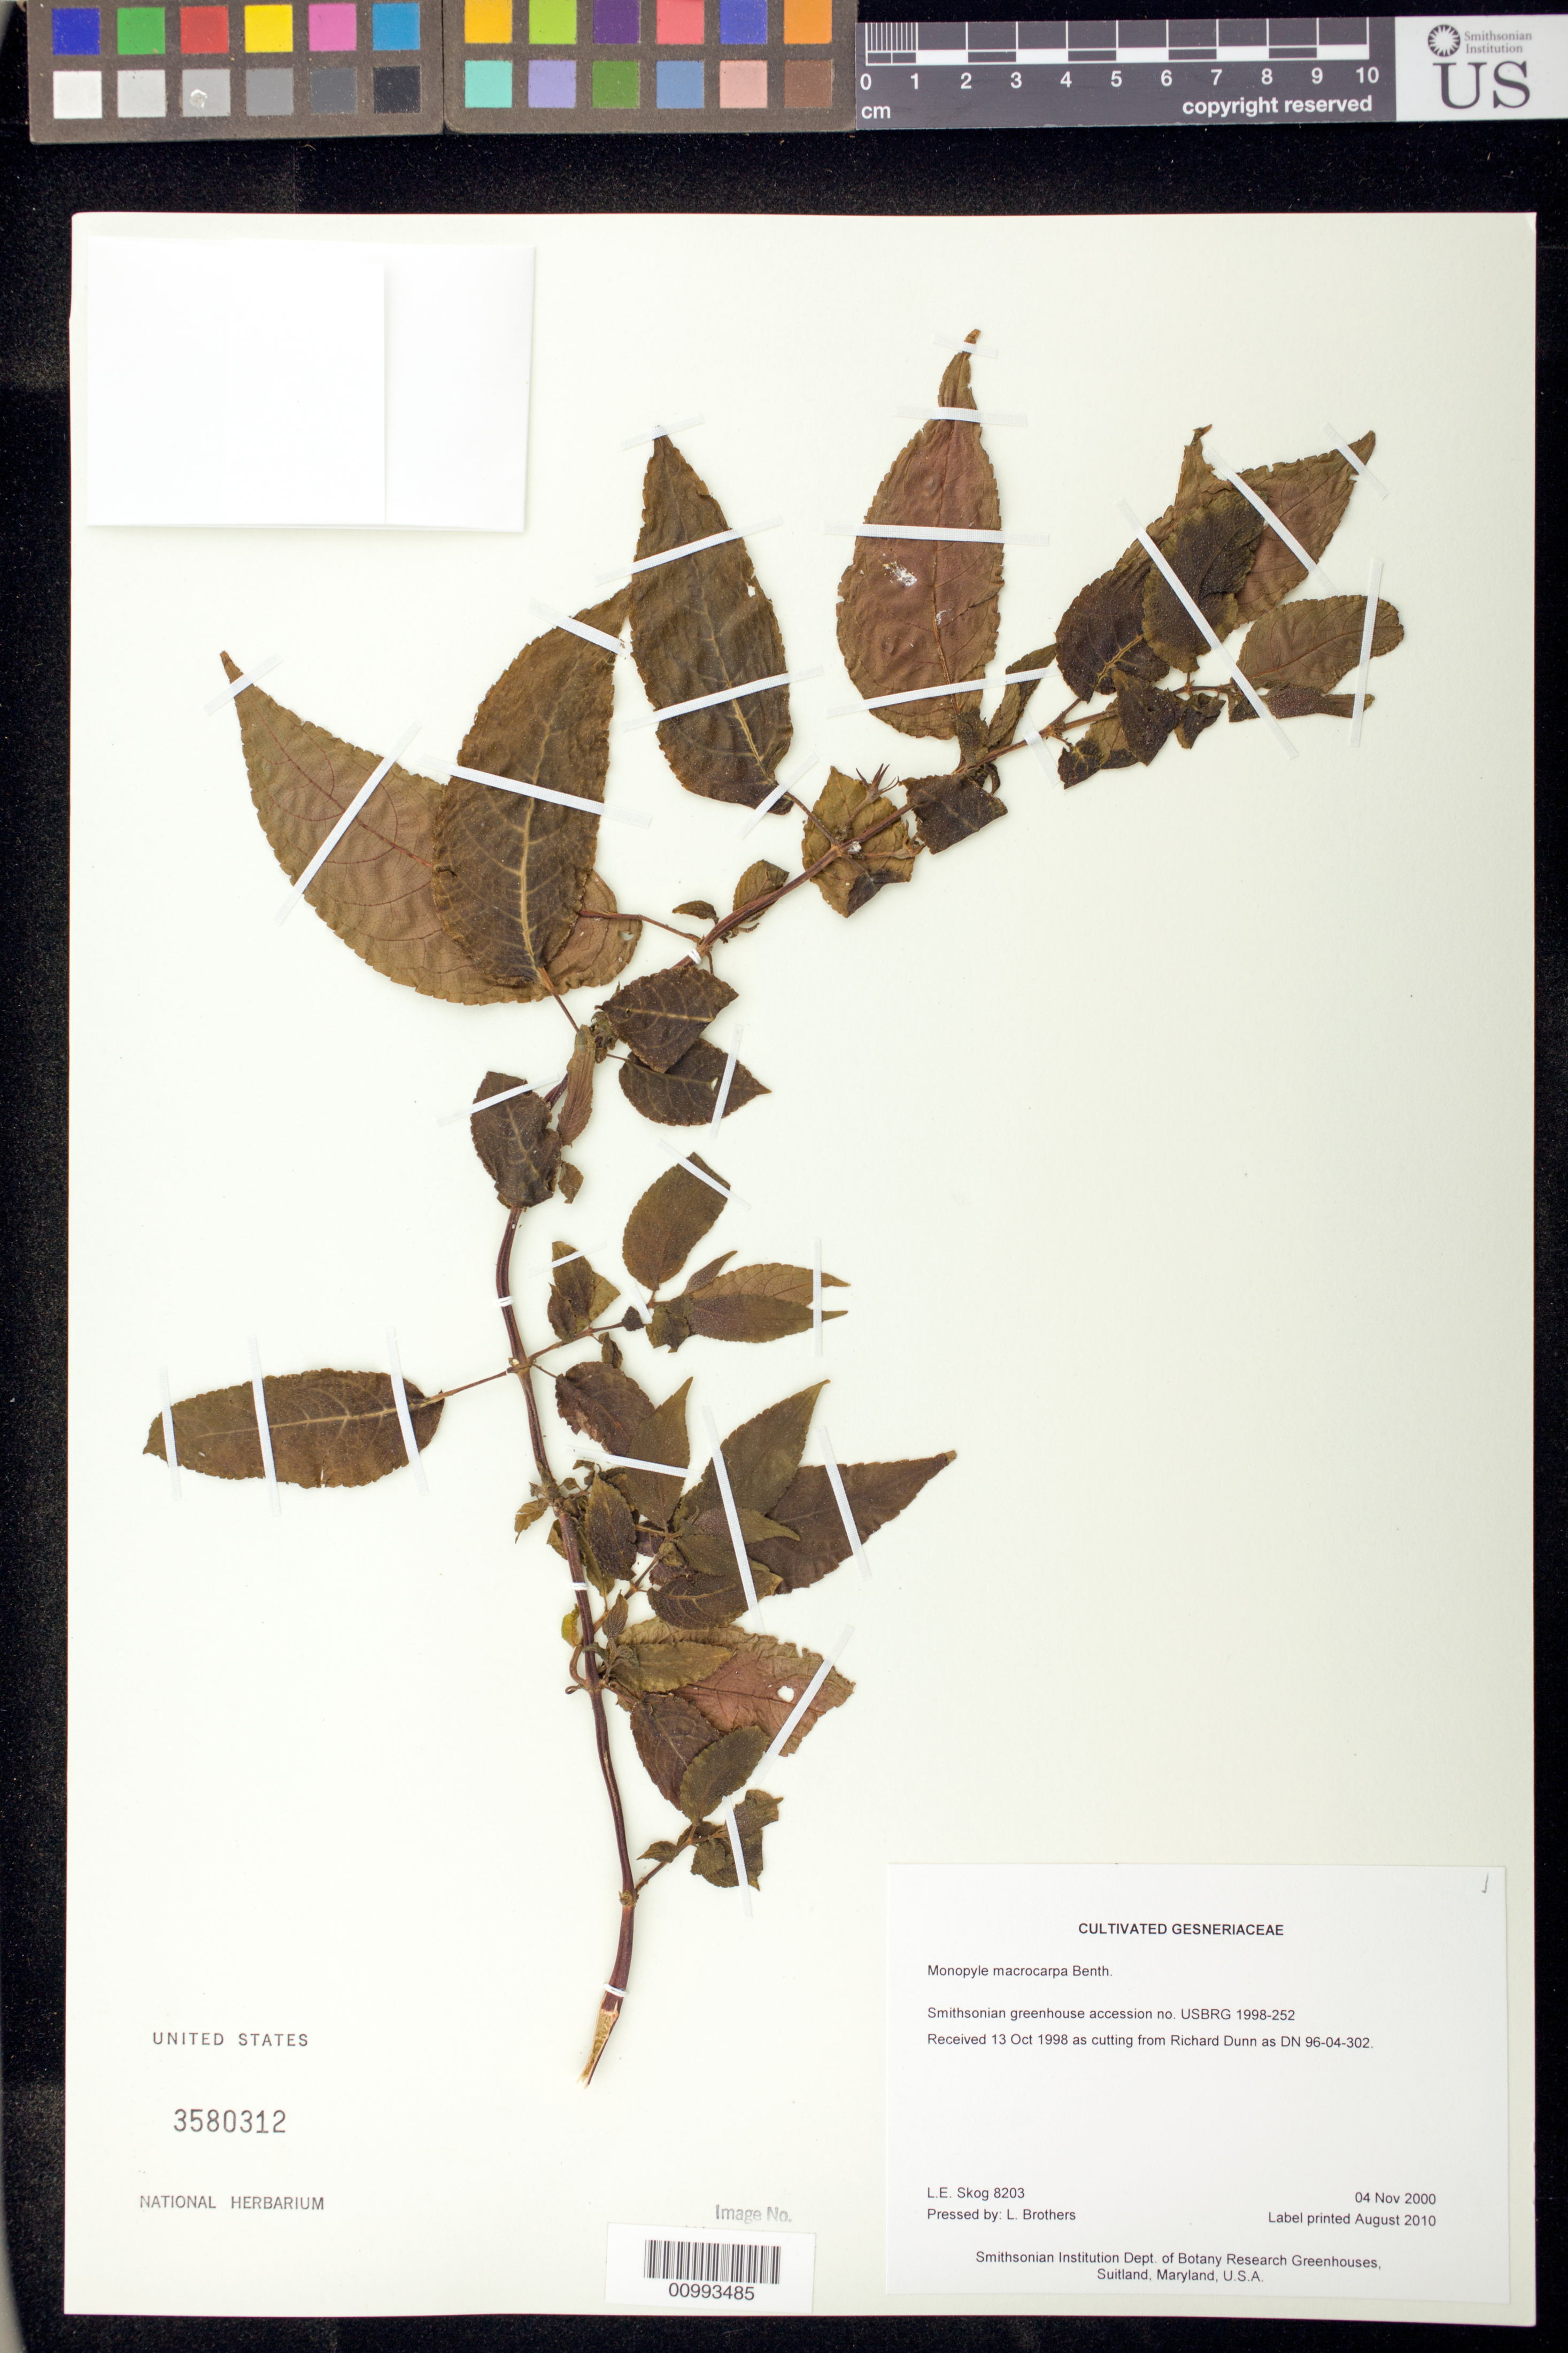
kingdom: Plantae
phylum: Tracheophyta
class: Magnoliopsida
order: Lamiales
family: Gesneriaceae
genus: Monopyle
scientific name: Monopyle macrocarpa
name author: Benth.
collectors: L. E. Skog & L. Brothers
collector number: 8203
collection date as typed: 04 Nov 2000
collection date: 2000-11-04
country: United States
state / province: Maryland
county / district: Prince George's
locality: Smithsonian Institution Dept. of Botany Research Greenhouses, Suitland, Maryland, U.S.A.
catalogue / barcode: US 3580312